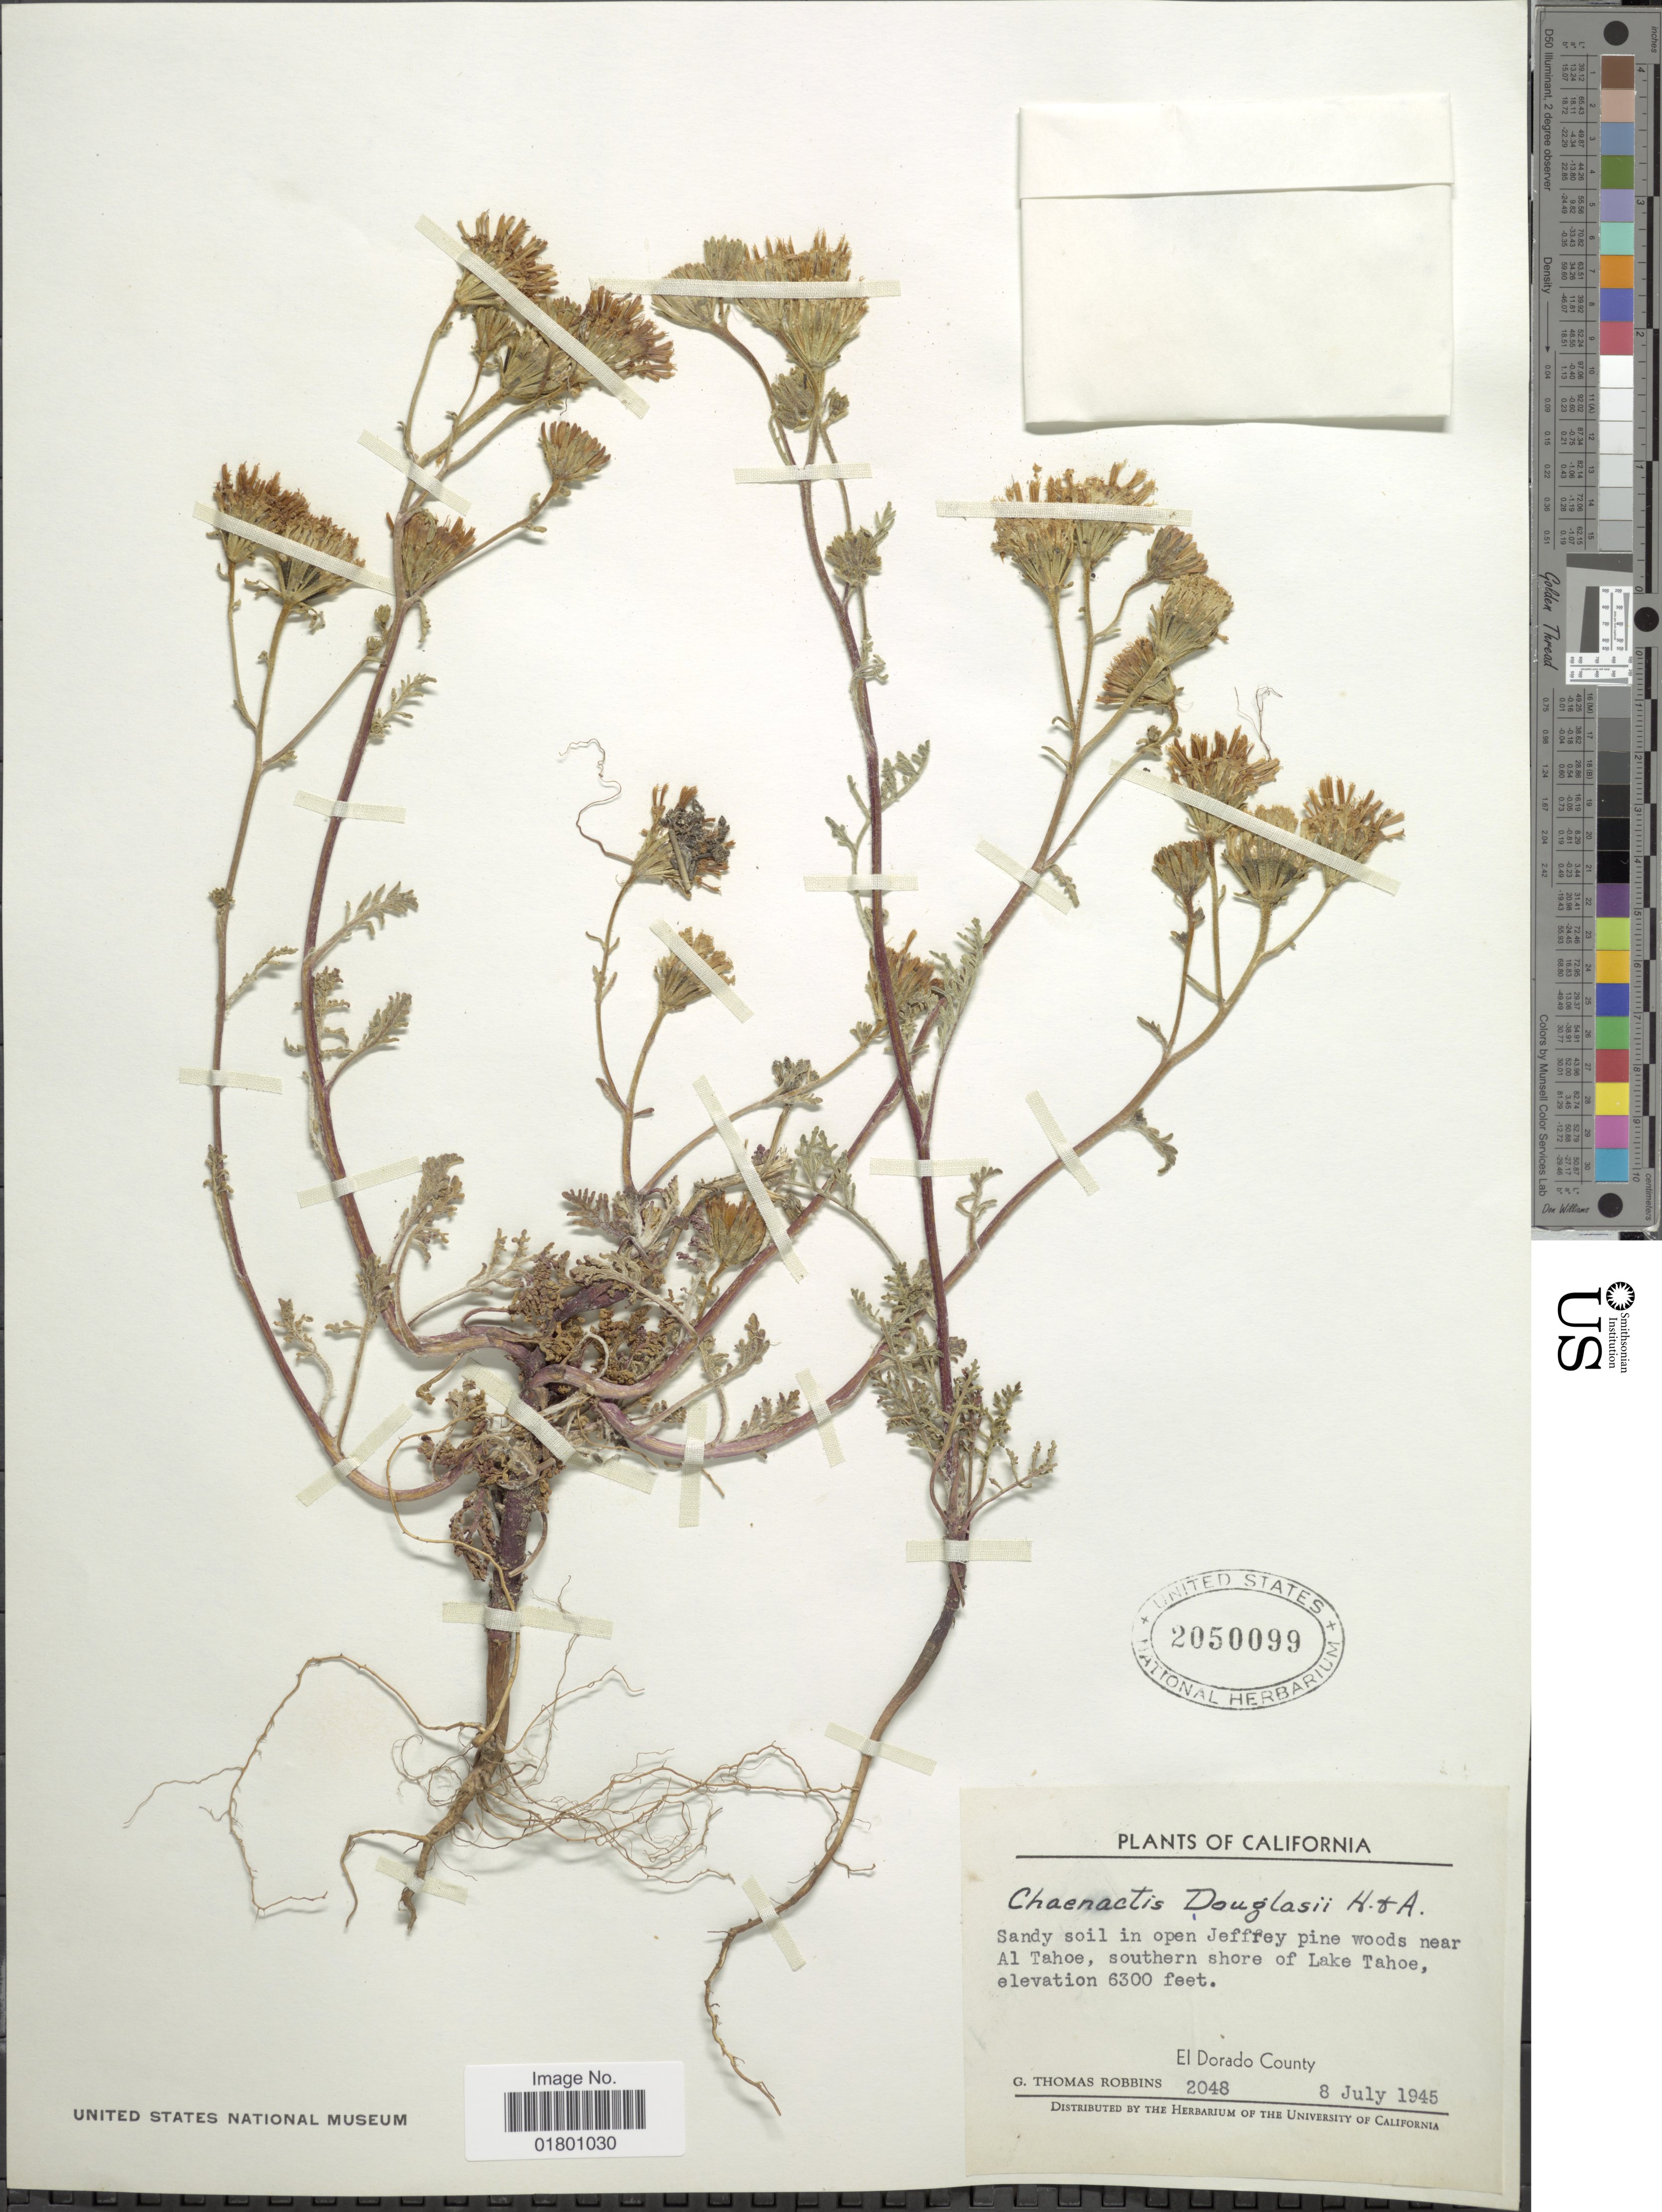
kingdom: Plantae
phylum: Tracheophyta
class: Magnoliopsida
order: Asterales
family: Asteraceae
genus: Chaenactis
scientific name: Chaenactis douglasii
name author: Hook. & Arn.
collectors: G. T. Robbins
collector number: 2048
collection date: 1945-07-08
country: United States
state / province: California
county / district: El Dorado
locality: Sandy soil in open Jeffrey pine woods near Al Tahoe, southern shore of Lake Tahoe, El Dorado County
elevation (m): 1920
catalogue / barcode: US 2050099